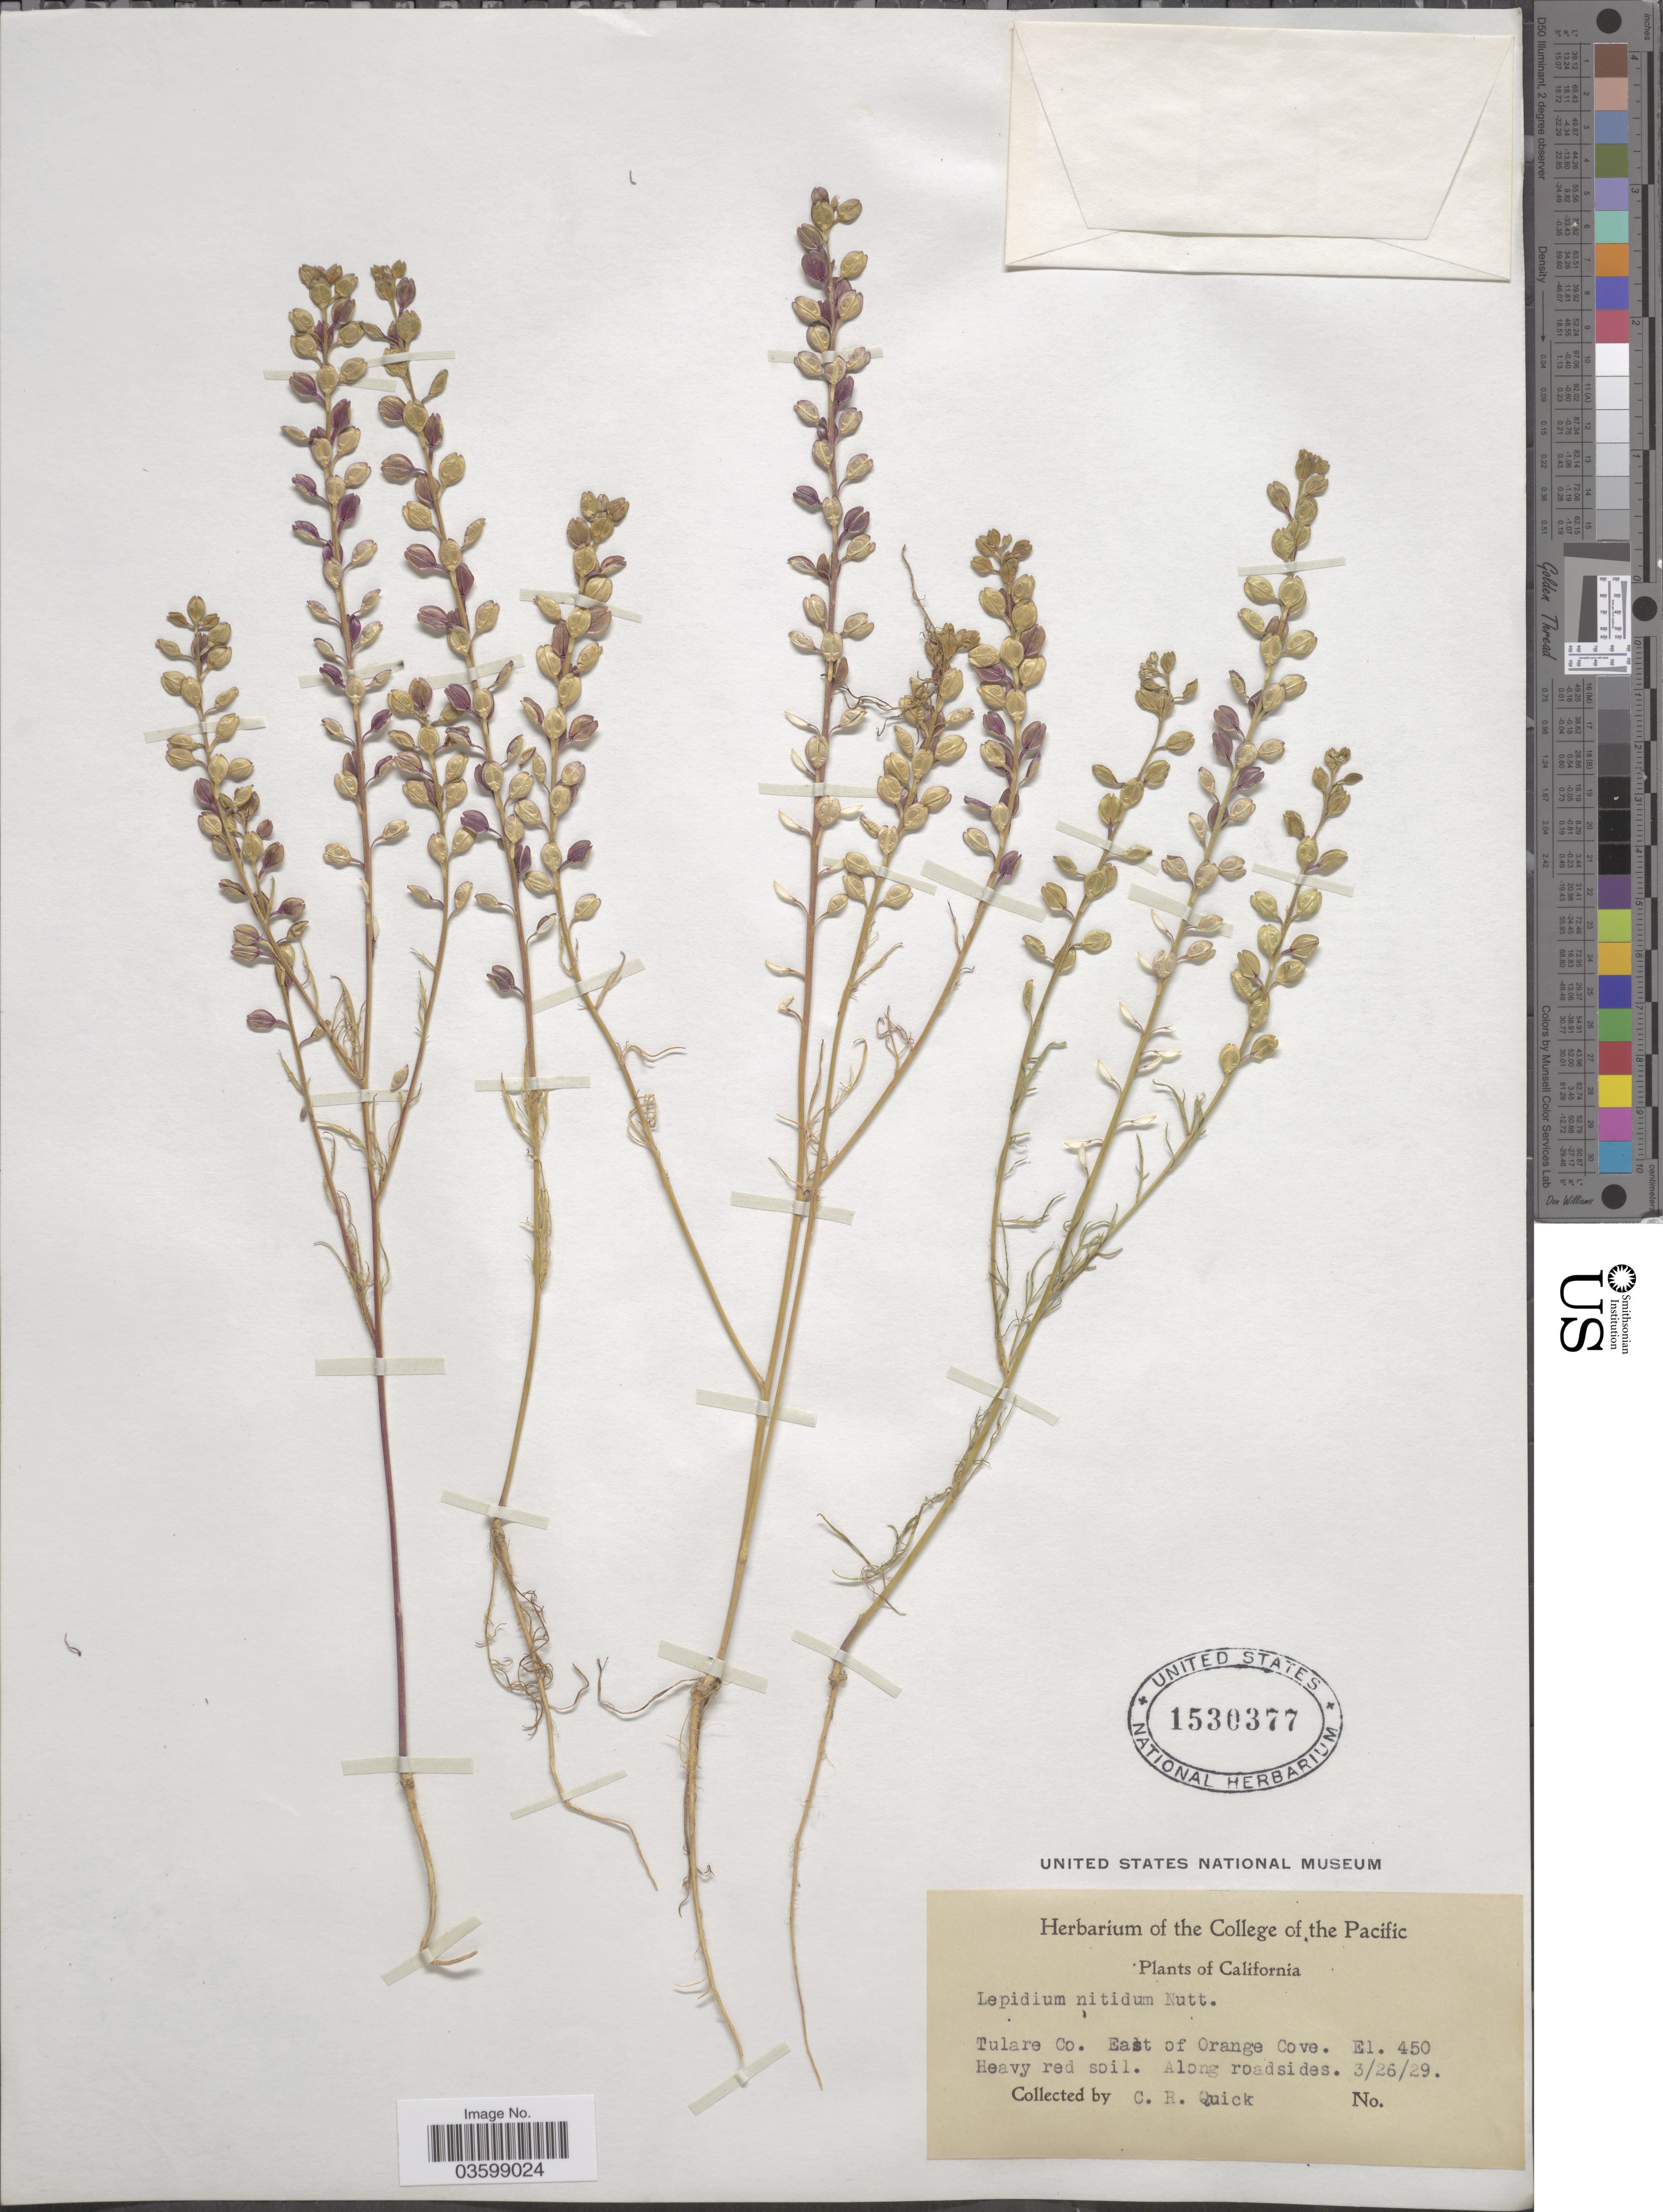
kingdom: Plantae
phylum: Tracheophyta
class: Magnoliopsida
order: Brassicales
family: Brassicaceae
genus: Lepidium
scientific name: Lepidium nitidum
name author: Nutt.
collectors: C. Quick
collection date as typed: Transcribed d/m/y: 26/3/29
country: United States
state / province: California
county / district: Orange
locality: Tulara Co. East of Orange Cove.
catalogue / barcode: US 1530377